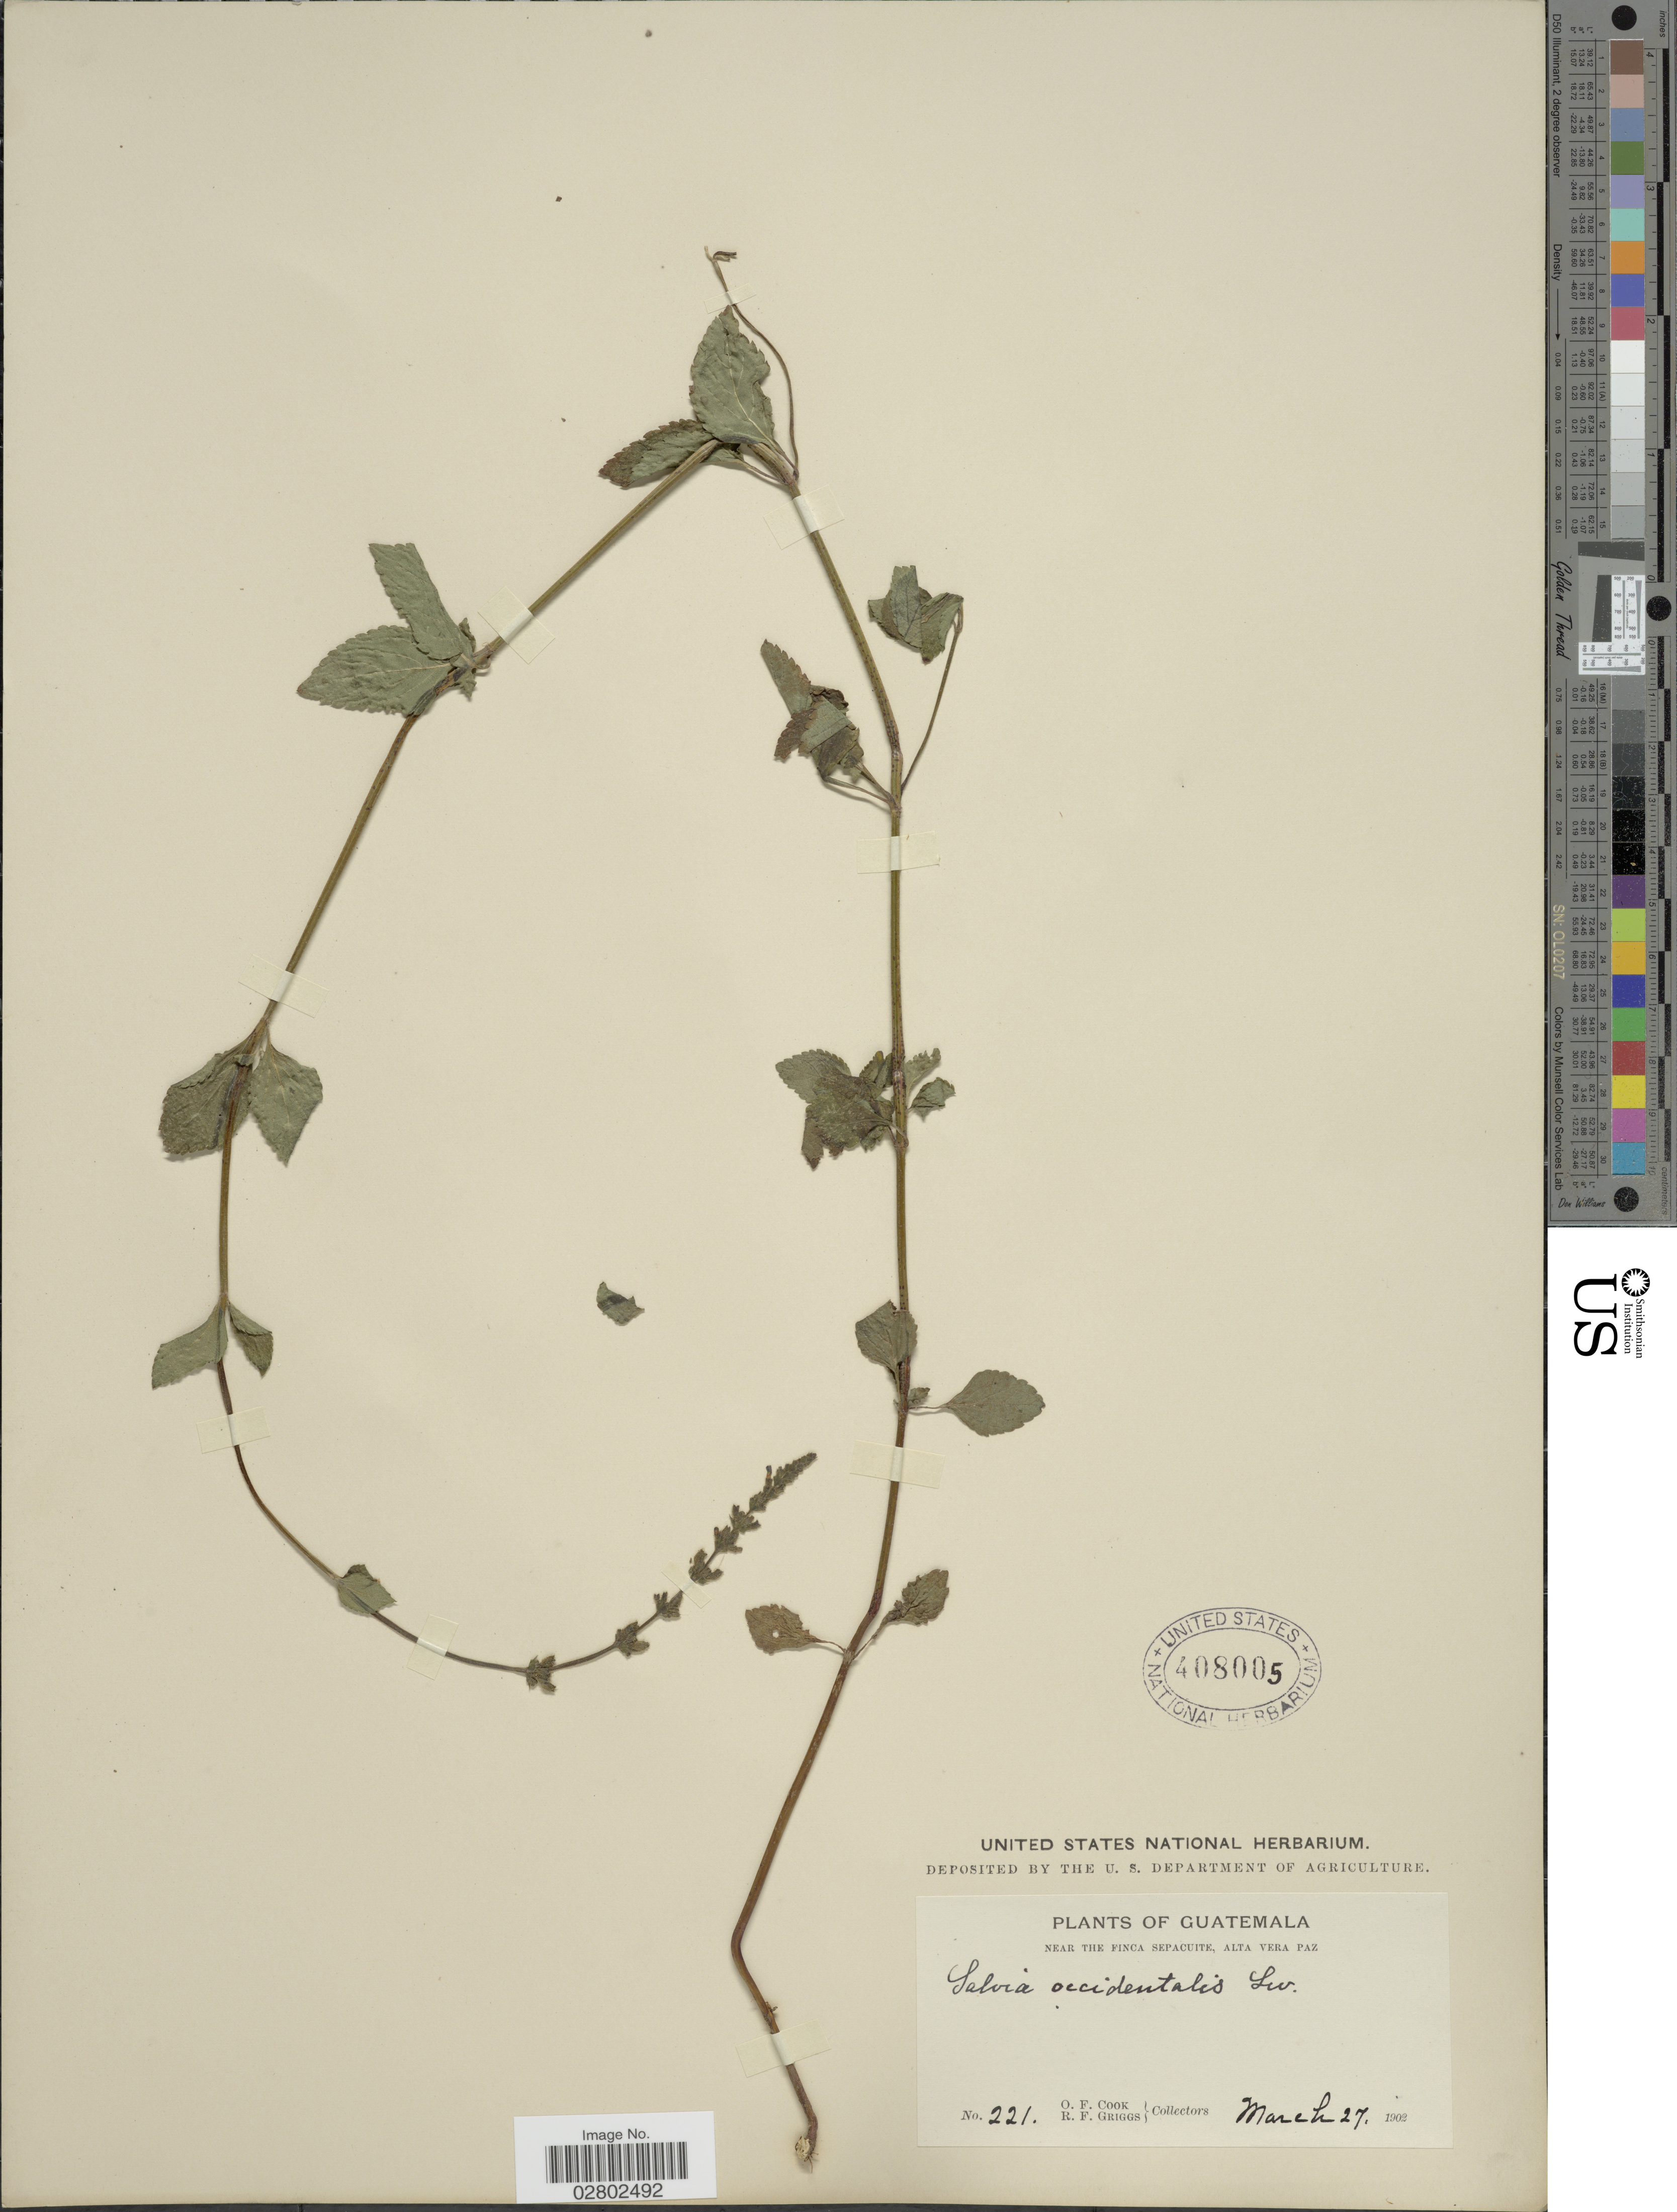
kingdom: Plantae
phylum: Tracheophyta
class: Magnoliopsida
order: Lamiales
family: Lamiaceae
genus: Salvia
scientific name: Salvia occidentalis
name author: Sw.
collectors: O. F. Cook & R. F. Griggs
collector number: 221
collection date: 1902-03-27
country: Guatemala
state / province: Alta Verapaz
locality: Near the Finca Sepacuite, Alta Vera Paz.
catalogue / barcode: US 408005